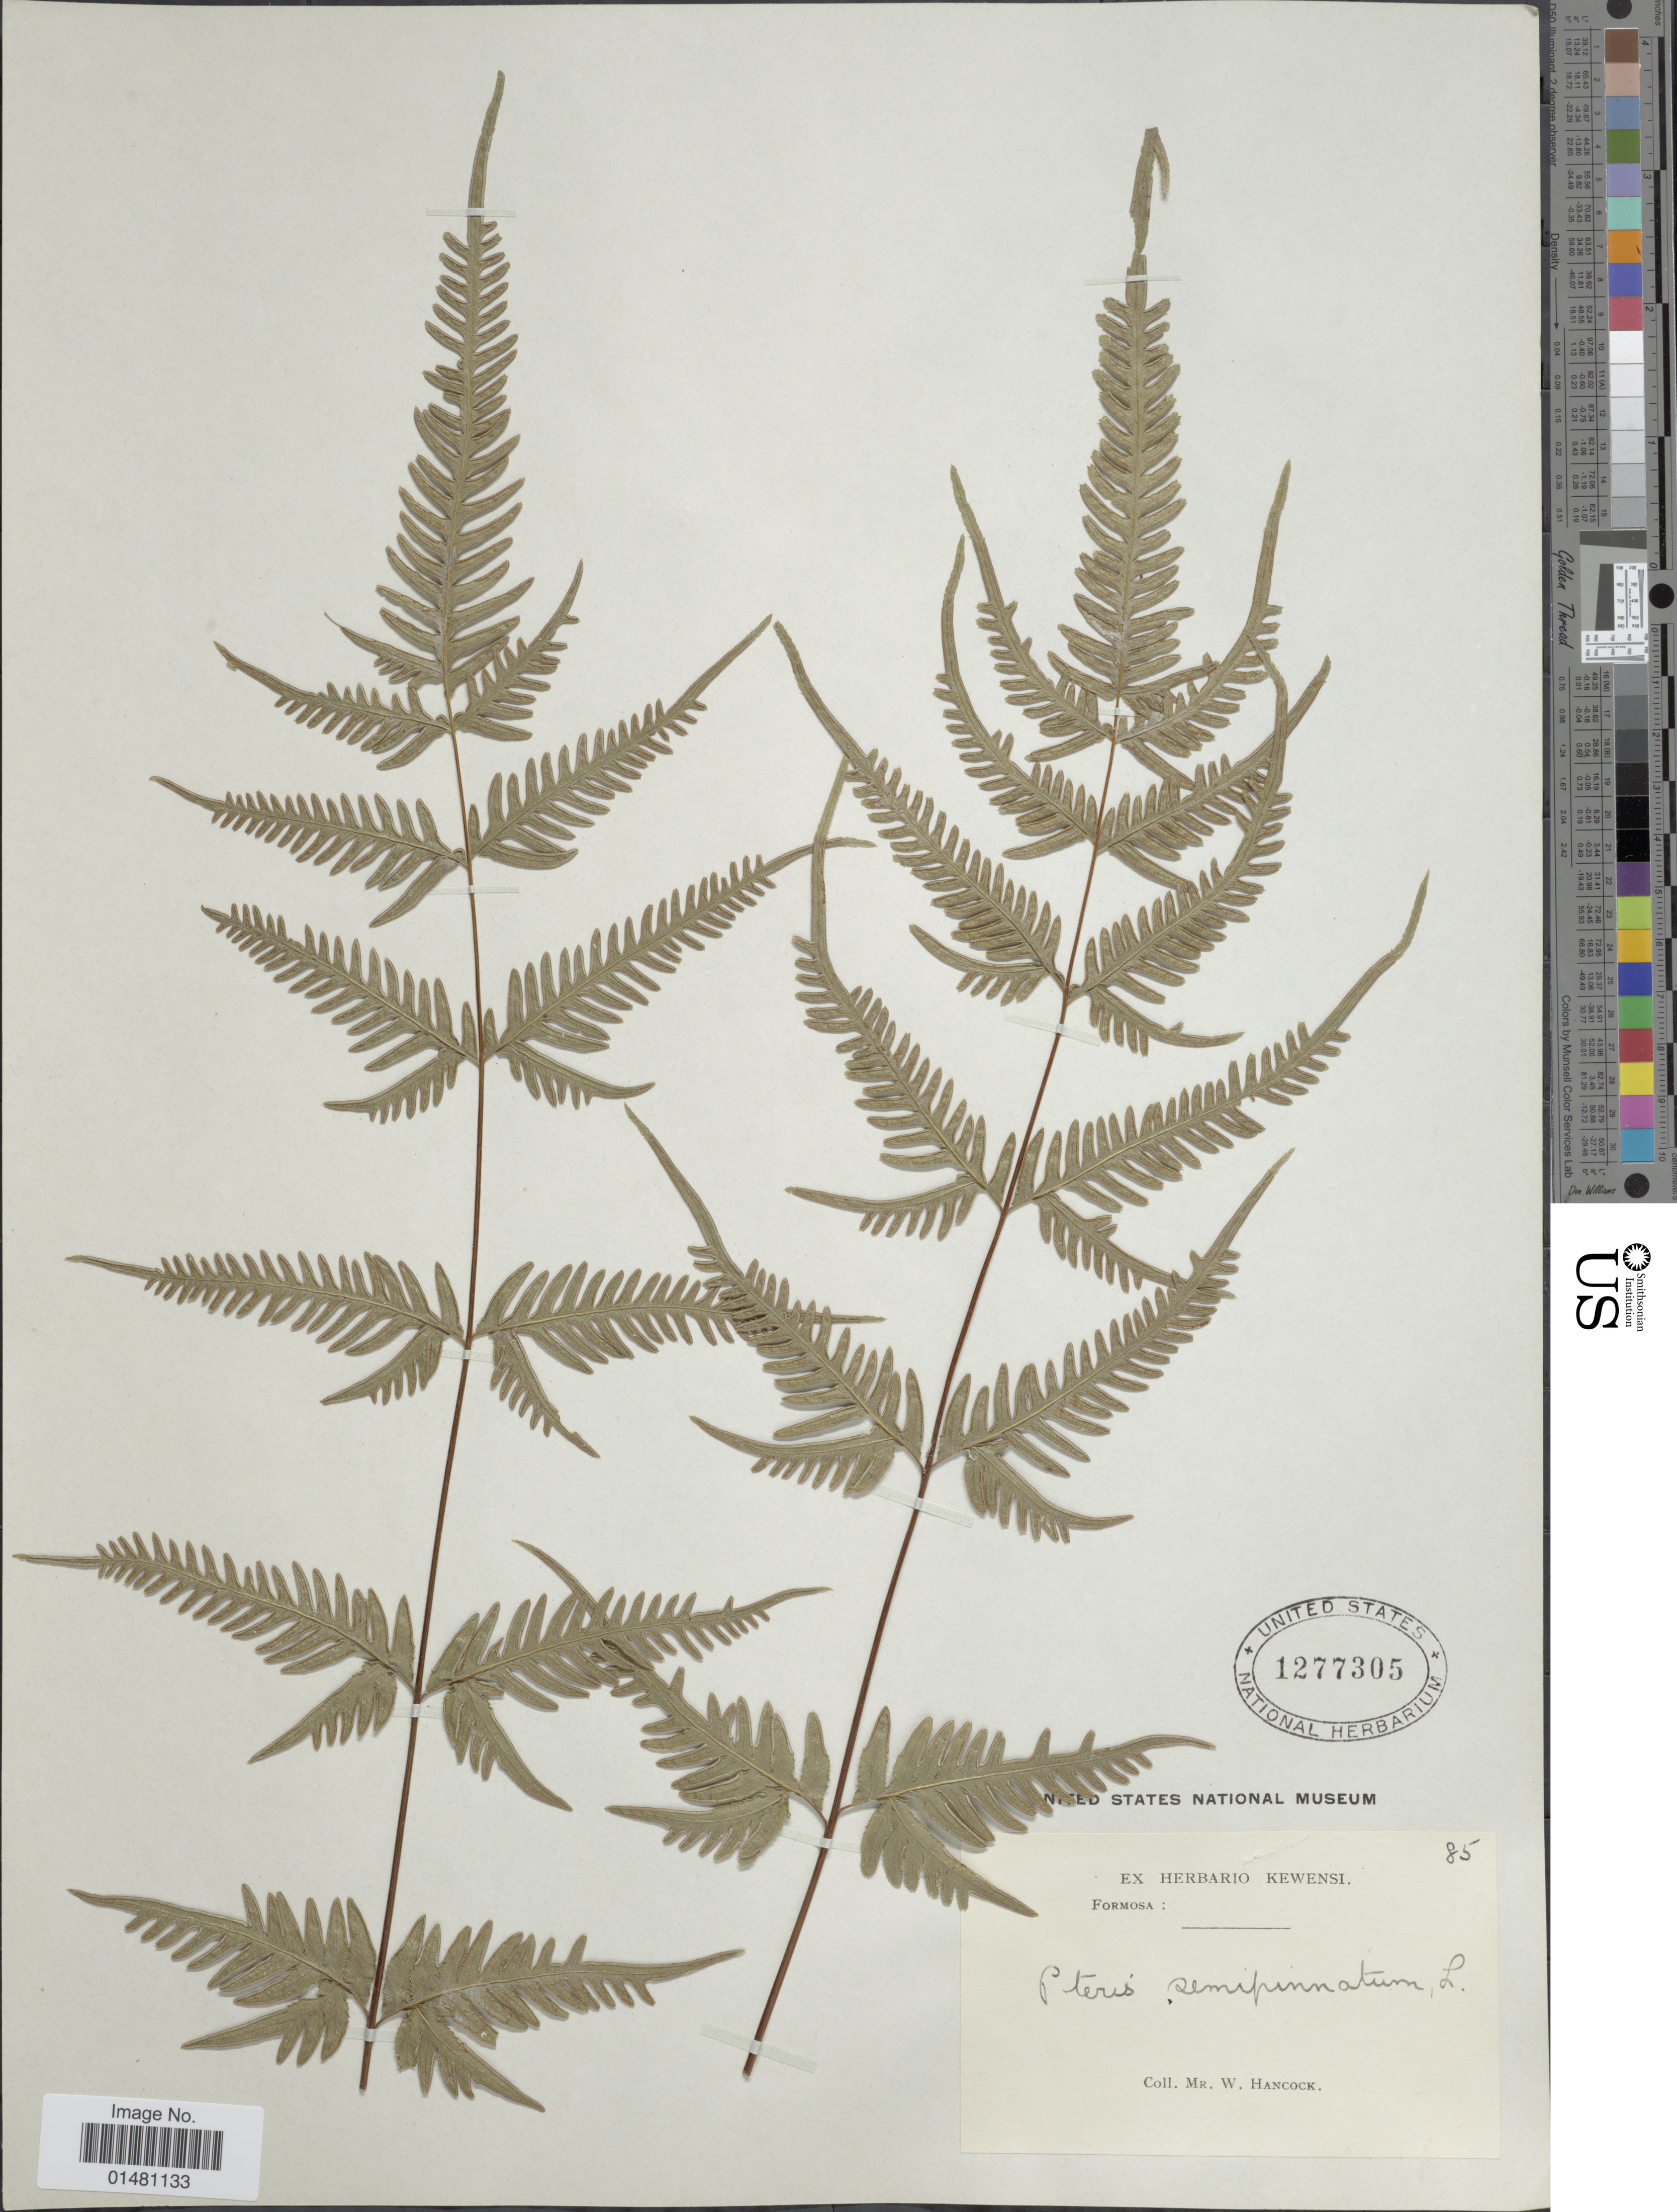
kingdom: Plantae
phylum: Tracheophyta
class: Polypodiopsida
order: Polypodiales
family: Pteridaceae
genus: Pteris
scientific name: Pteris semipinnata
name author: L.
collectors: W. Hancock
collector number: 85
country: Taiwan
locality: Formosa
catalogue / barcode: US 1277305